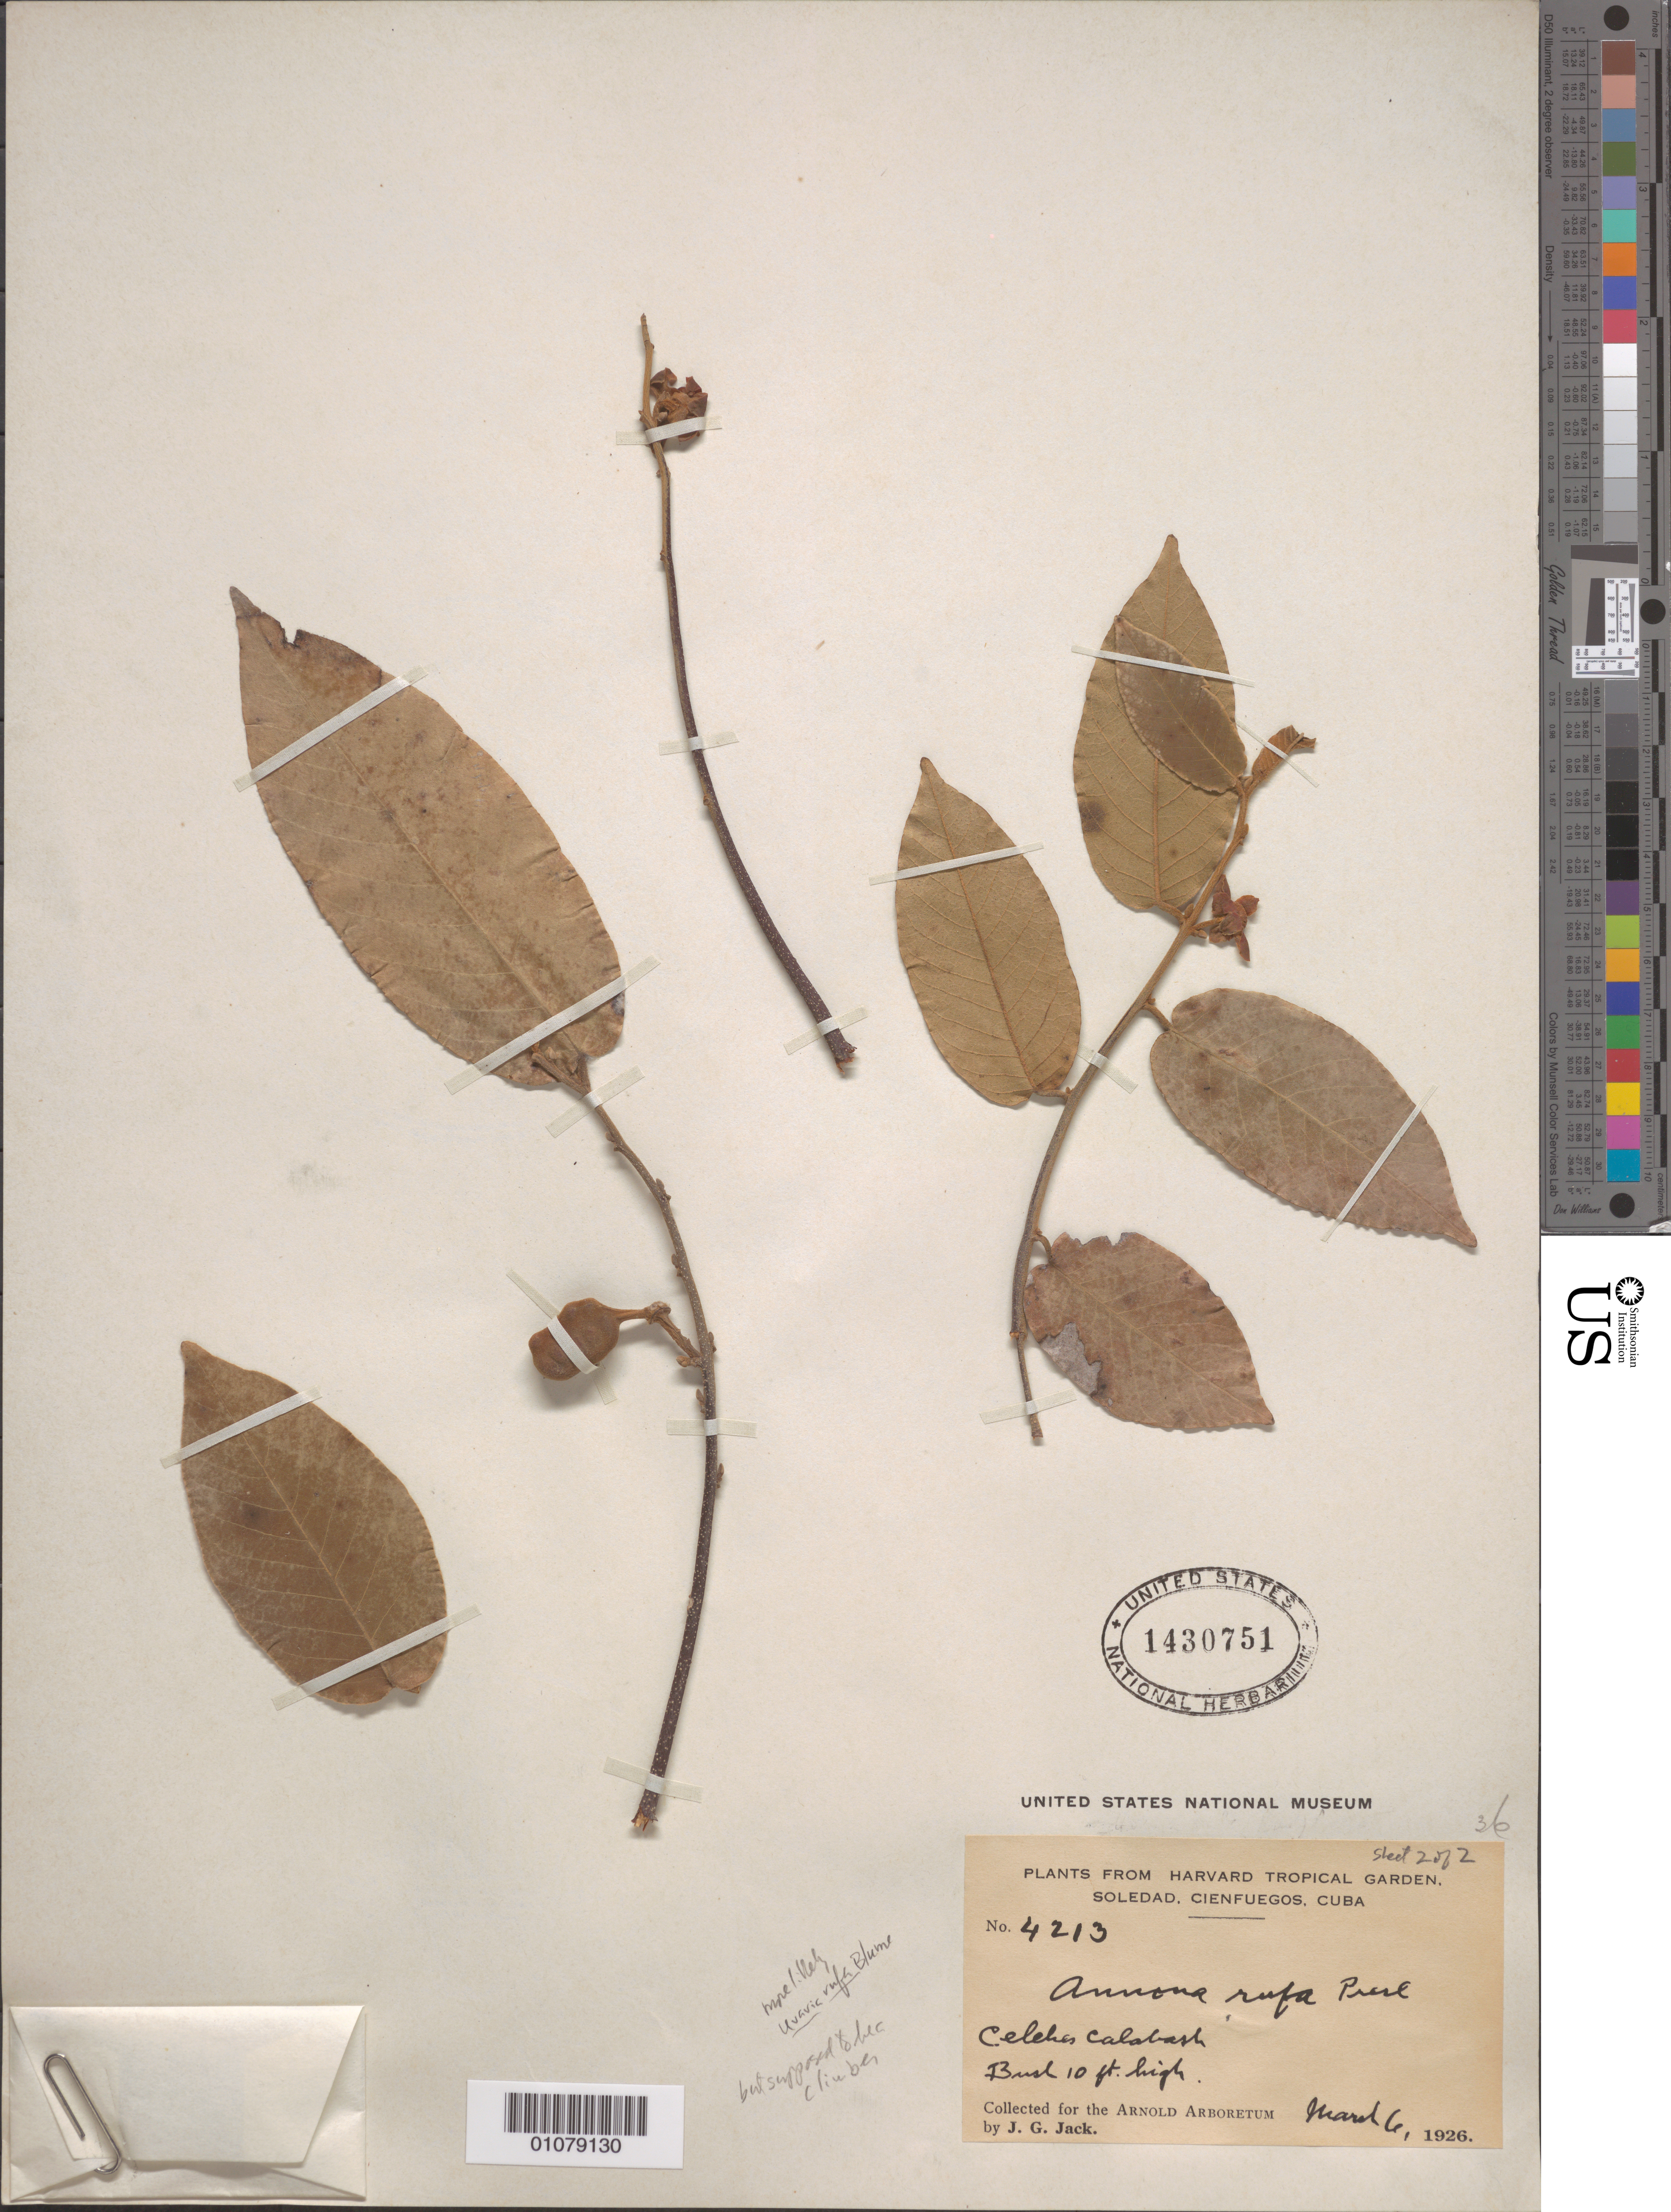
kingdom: Plantae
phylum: Tracheophyta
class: Magnoliopsida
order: Magnoliales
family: Annonaceae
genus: Uvaria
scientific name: Uvaria rufa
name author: Blume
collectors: J. G. Jack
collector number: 4213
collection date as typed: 06 Mar 1926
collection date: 1926-03-06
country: Cuba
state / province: Cienfuegos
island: Cuba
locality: Soledad, Cienfuegos, Cuba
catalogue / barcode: US 1430751